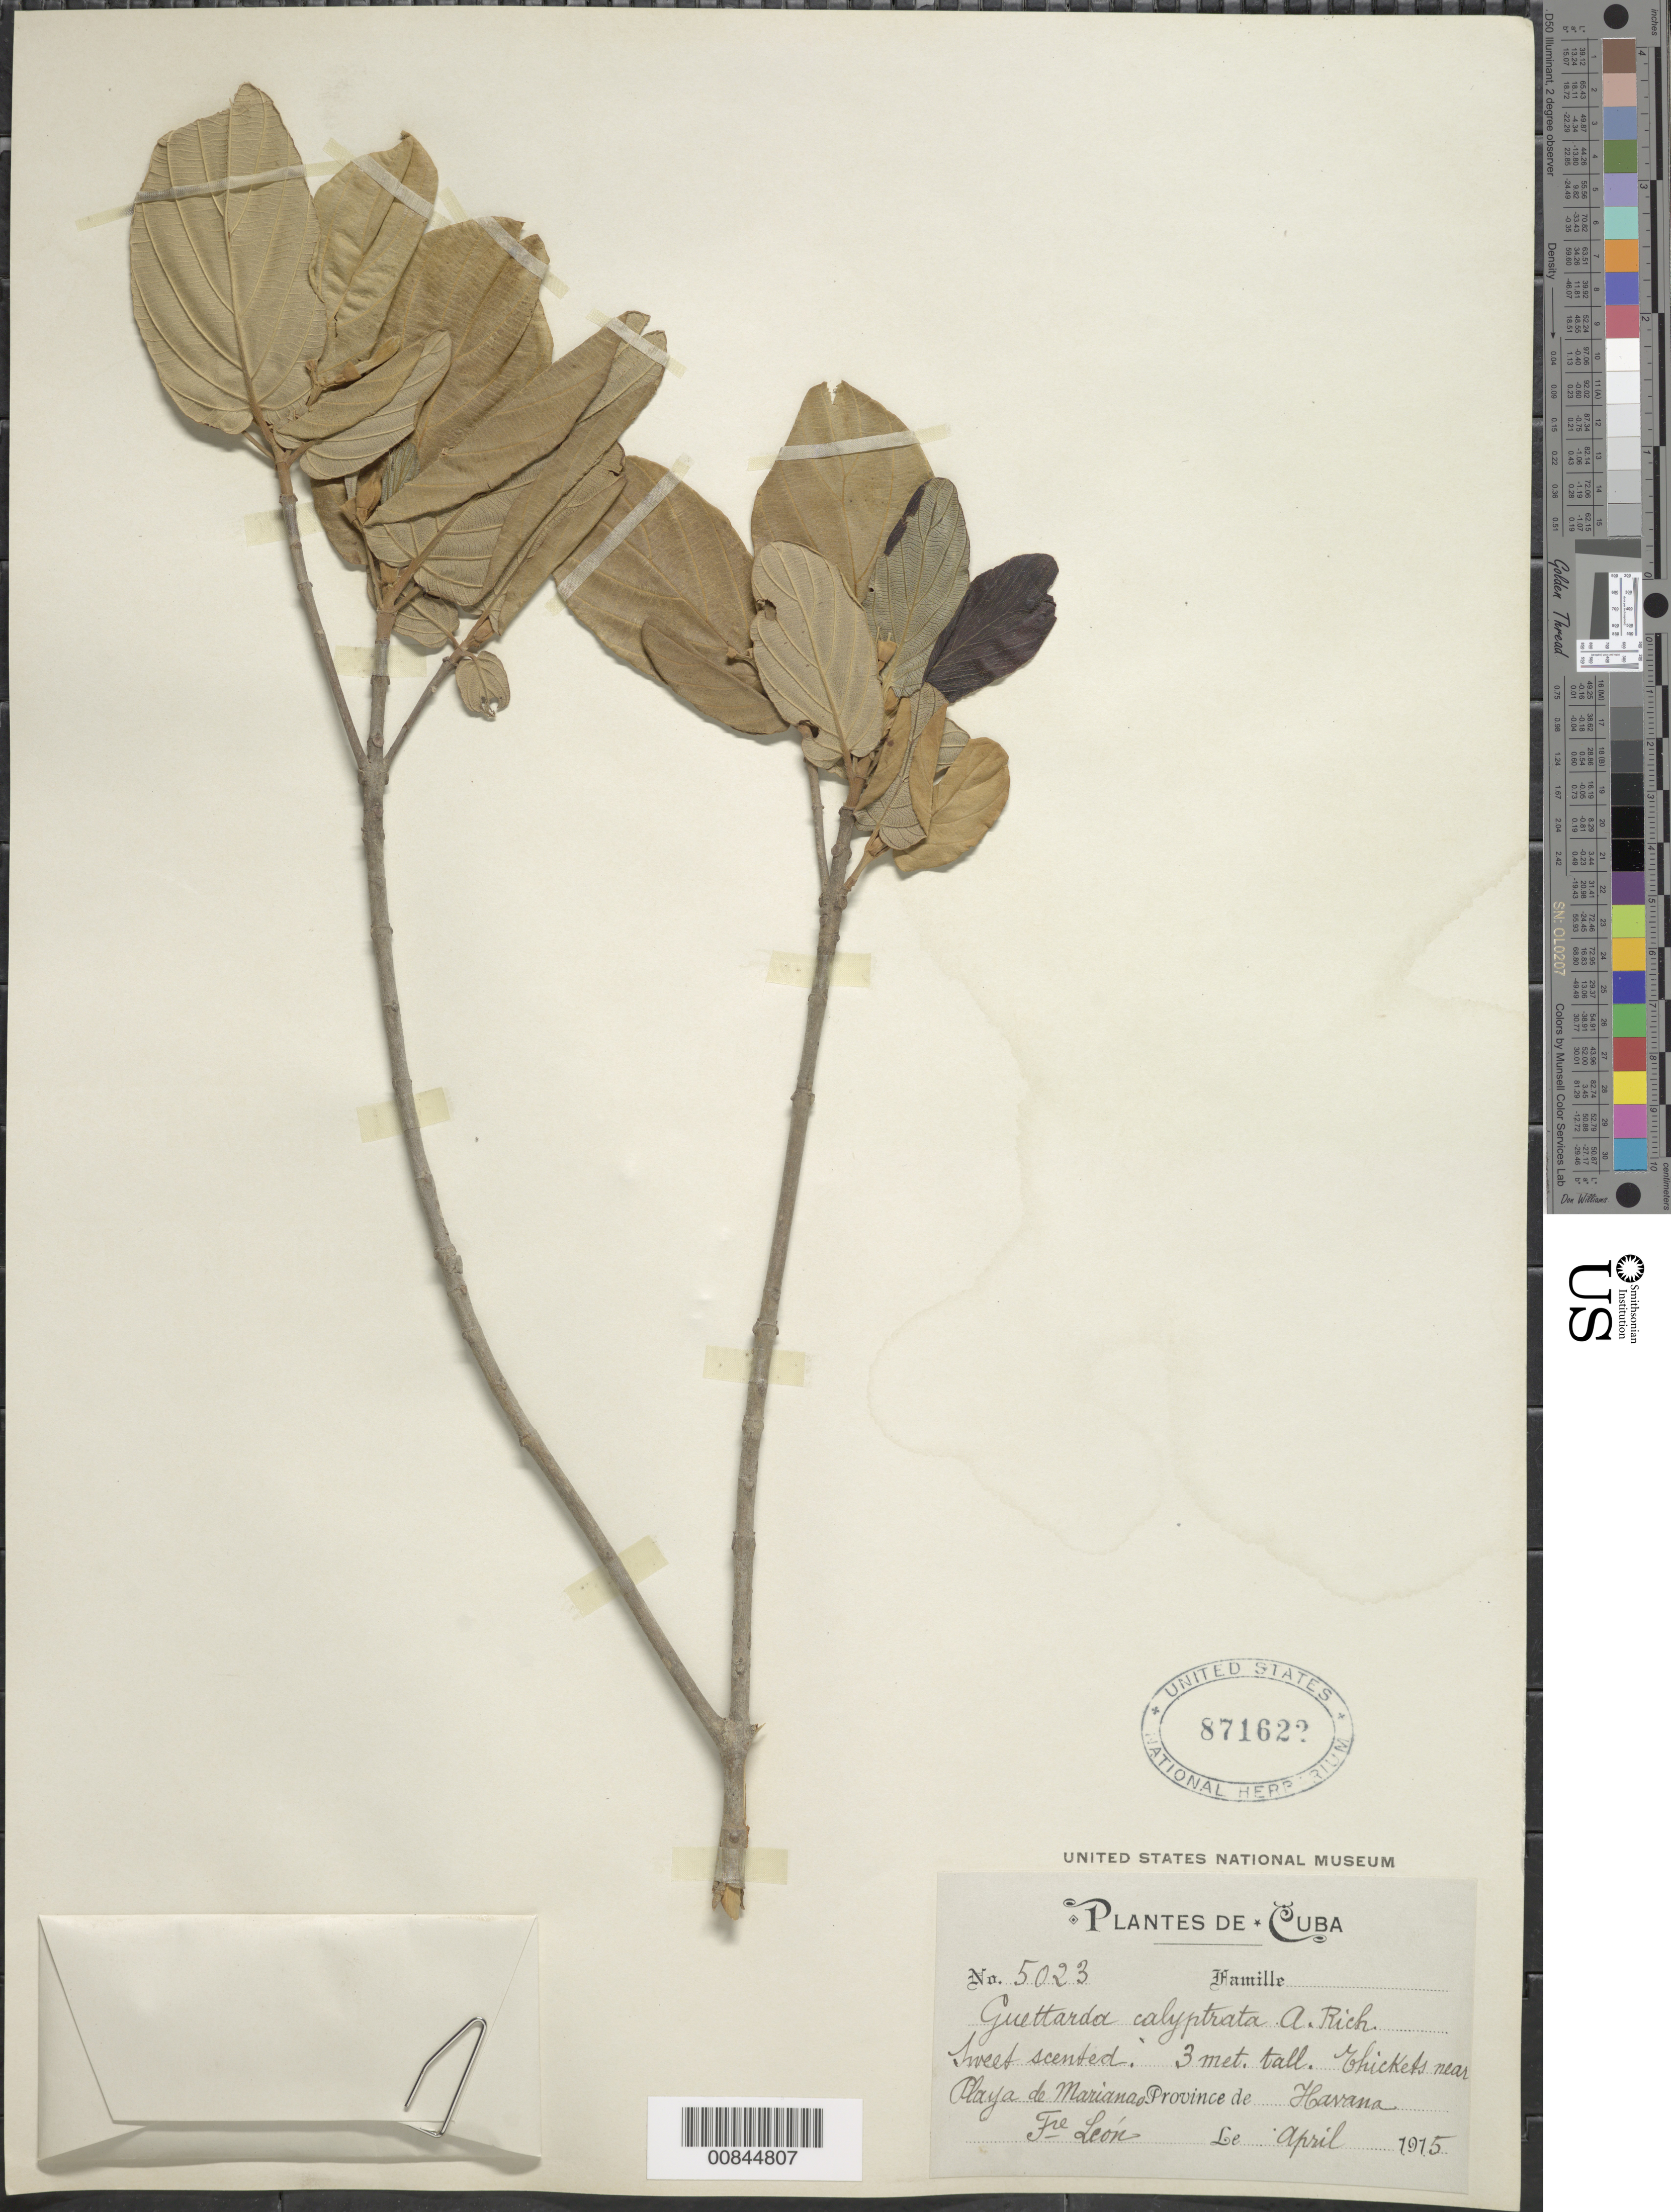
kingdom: Plantae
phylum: Tracheophyta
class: Magnoliopsida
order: Gentianales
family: Rubiaceae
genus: Guettarda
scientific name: Guettarda calyptrata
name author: A. Rich.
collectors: Bro. León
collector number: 5023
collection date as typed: Apr 1915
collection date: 1915-04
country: Cuba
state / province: La Habana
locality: Playa de Marianao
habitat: Thickets near playa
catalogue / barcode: US 871622